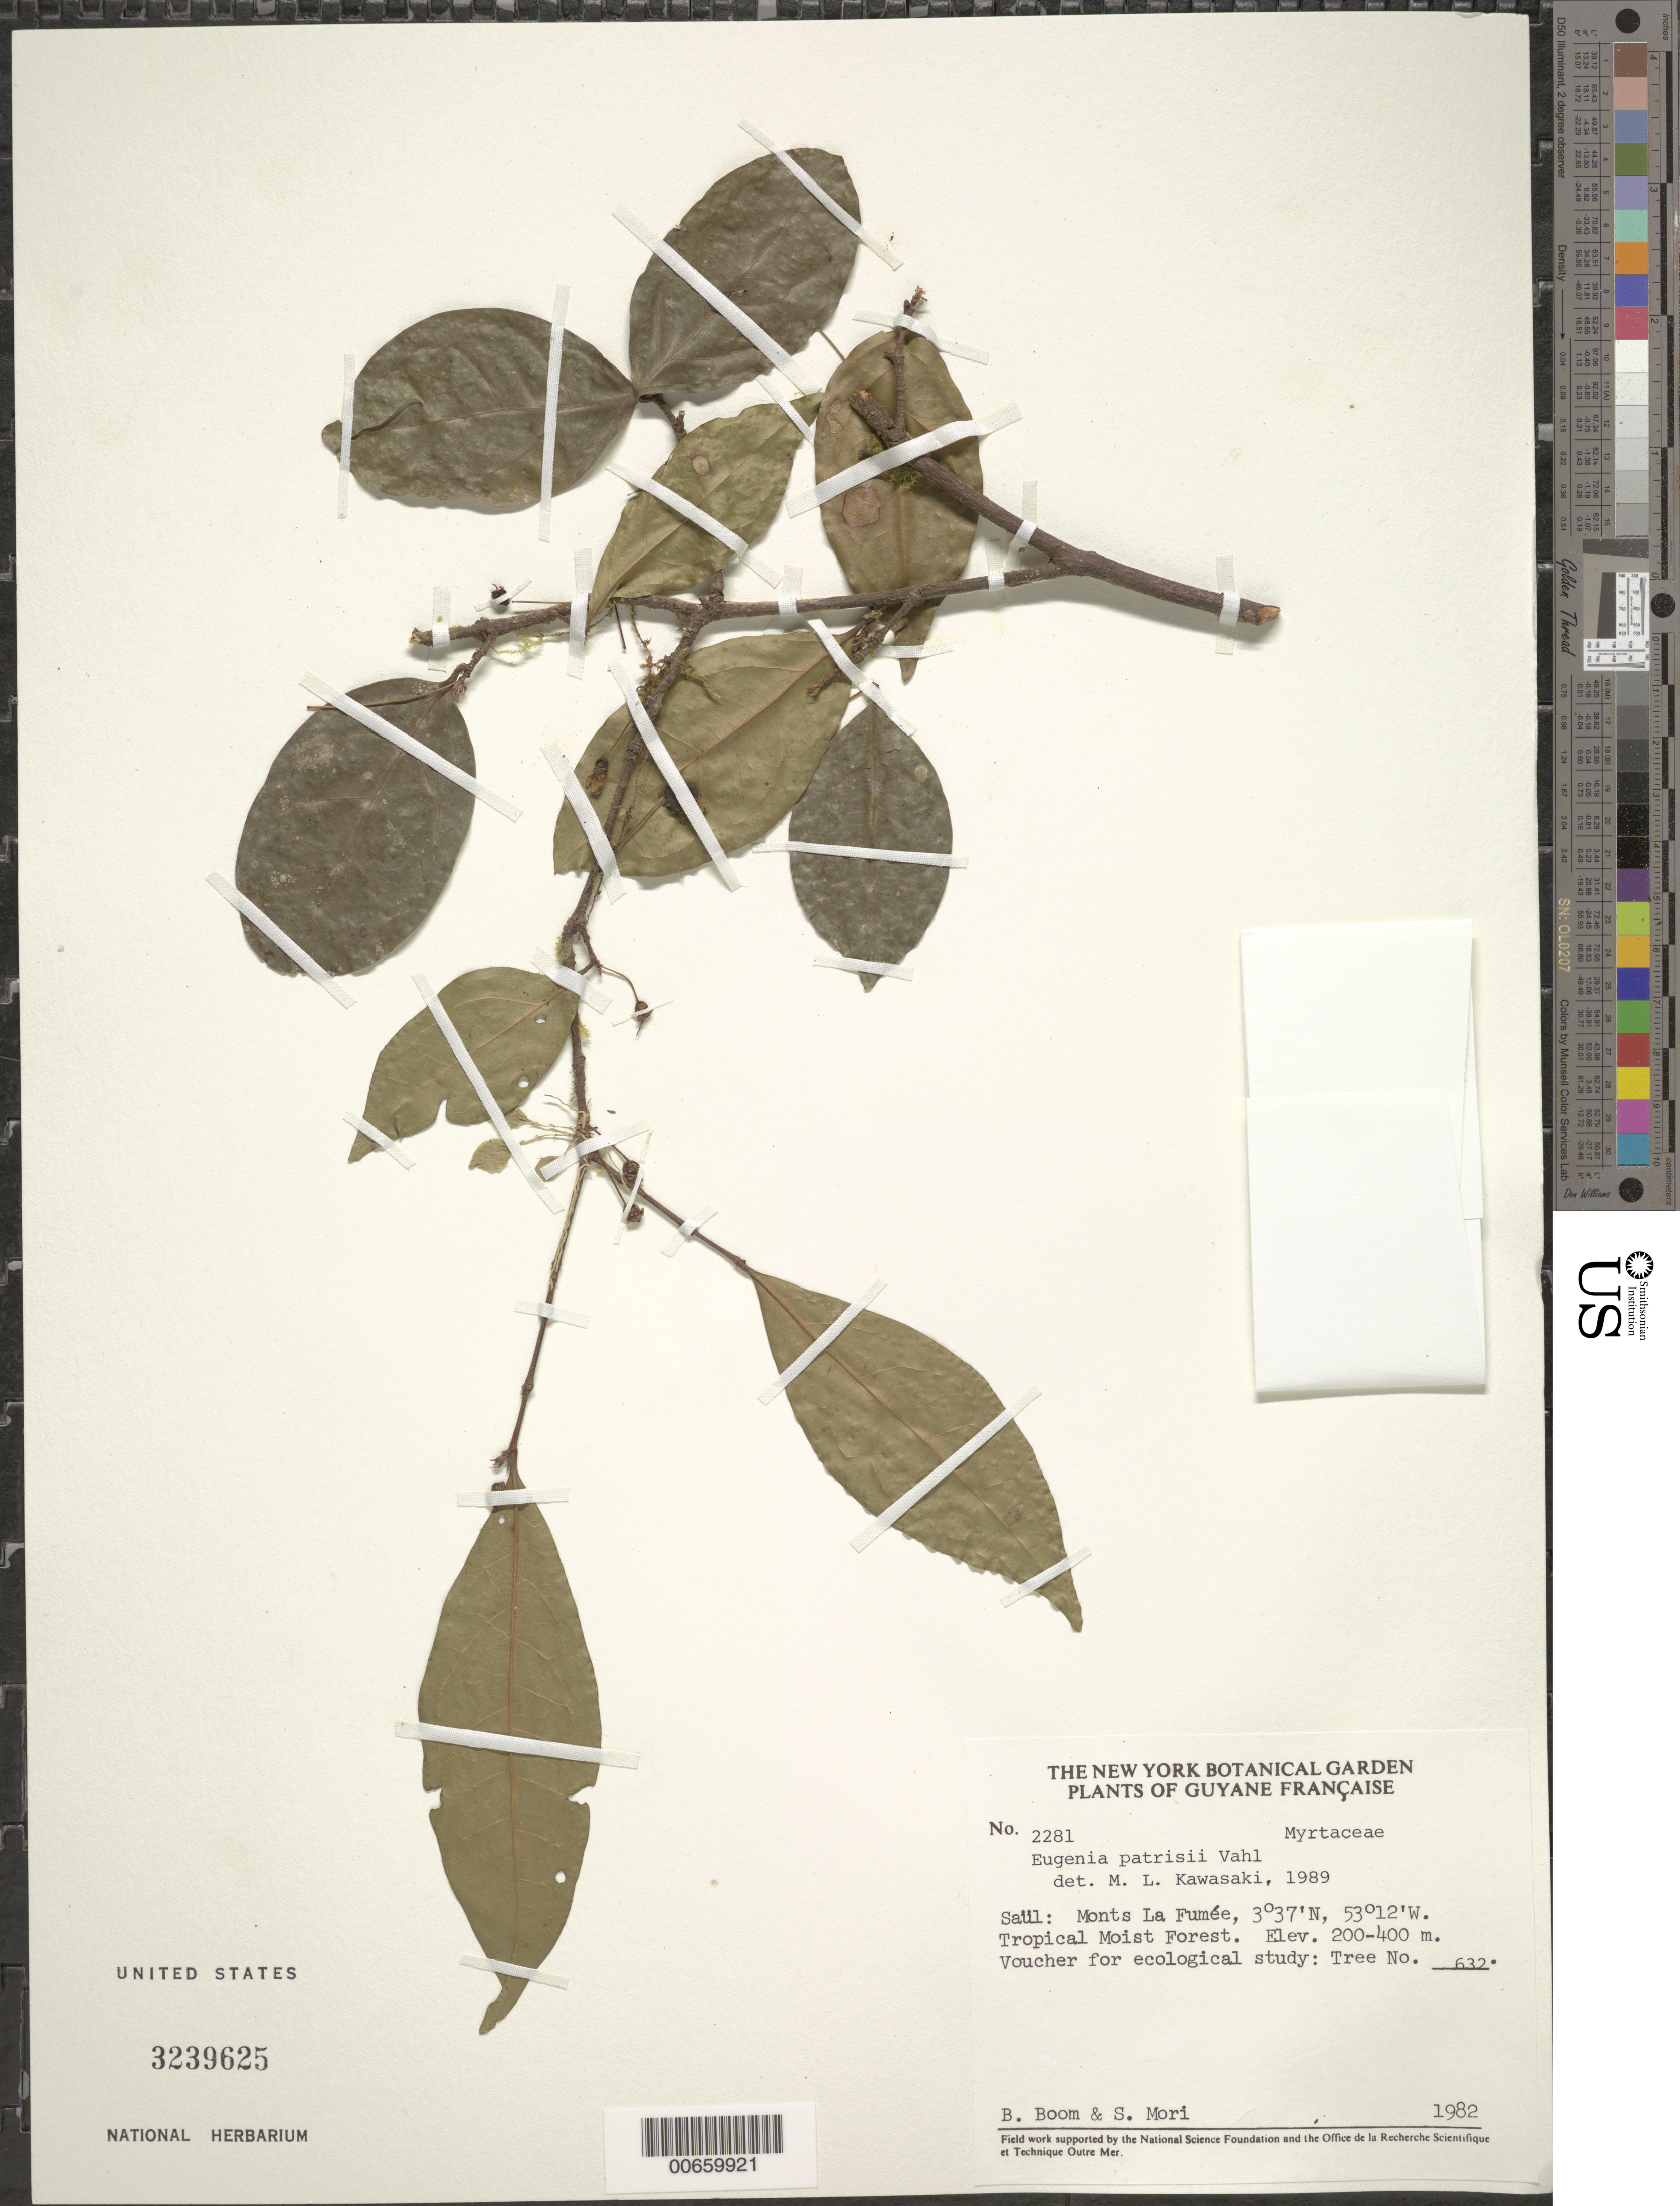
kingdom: Plantae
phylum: Tracheophyta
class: Magnoliopsida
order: Myrtales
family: Myrtaceae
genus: Eugenia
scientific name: Eugenia patrisii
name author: Vahl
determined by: Kawasaki, María L.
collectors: B. M. Boom & S. Mori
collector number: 2281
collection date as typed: Oct-82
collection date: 1982-10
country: French Guiana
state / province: Saint-Laurent-du-Maroni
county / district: Saül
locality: Monts La Fumée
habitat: Tropical moist forest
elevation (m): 200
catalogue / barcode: US 3239625